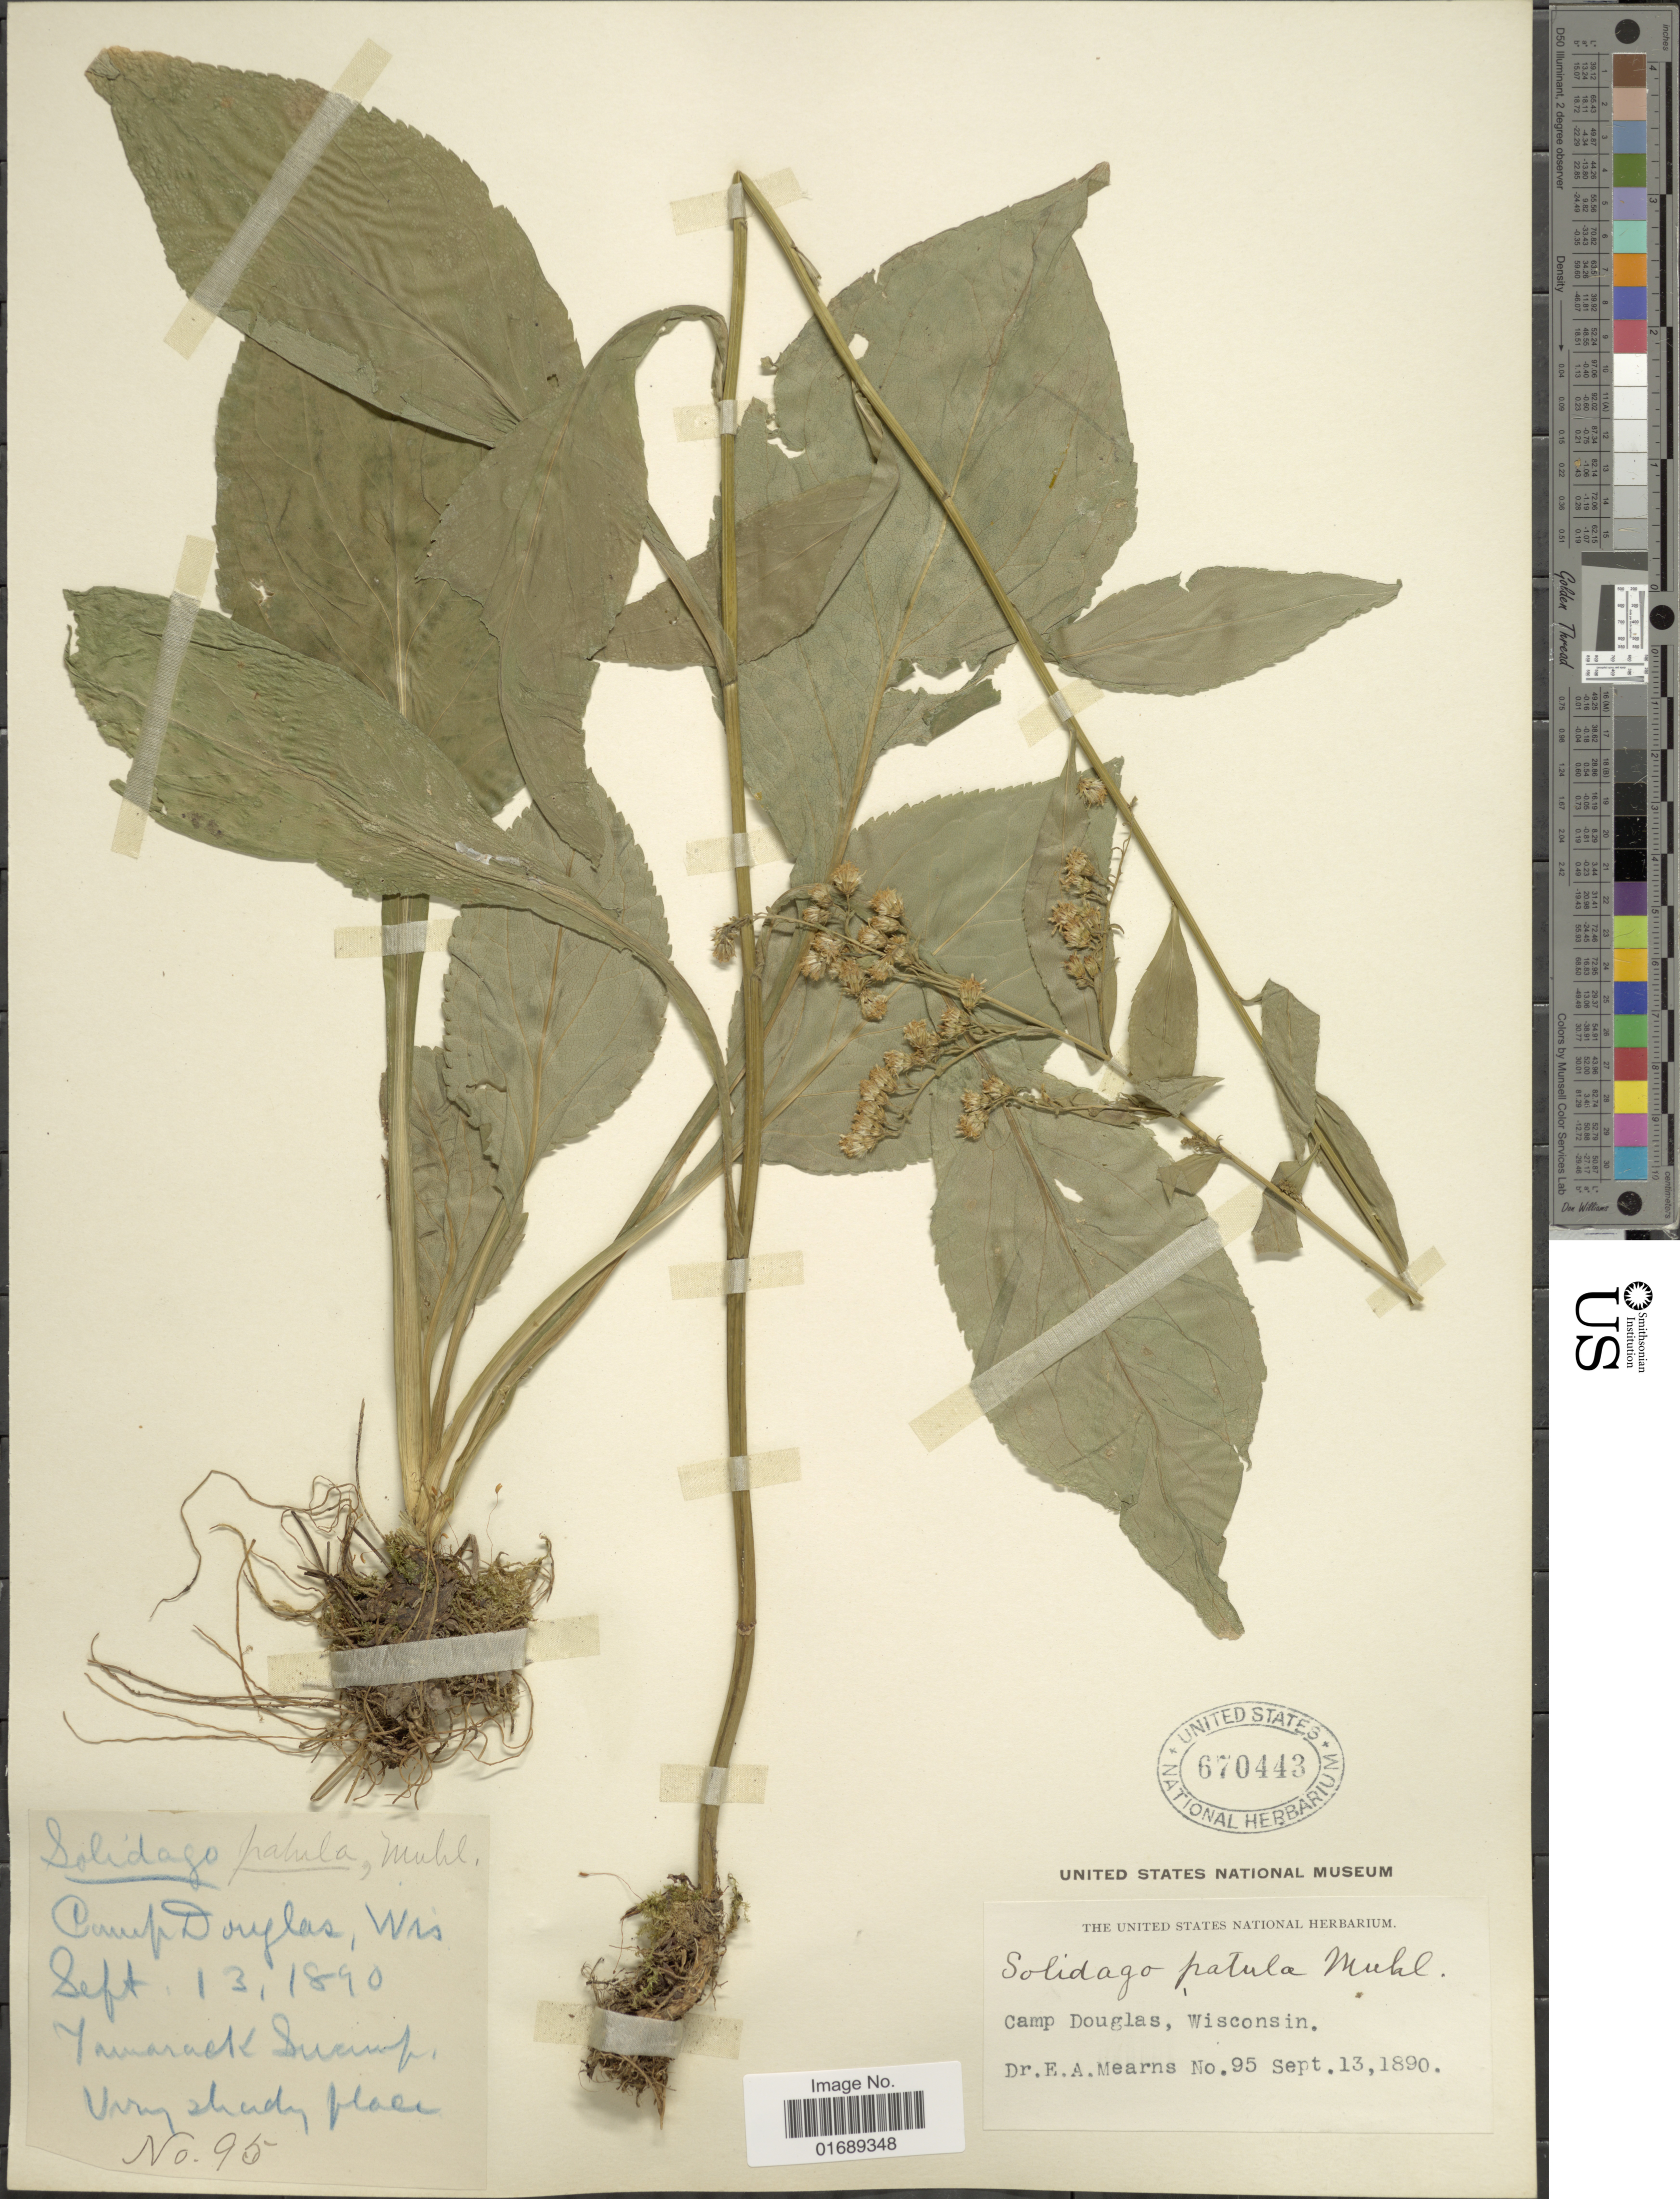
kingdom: Plantae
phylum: Tracheophyta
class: Magnoliopsida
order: Asterales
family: Asteraceae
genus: Solidago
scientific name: Solidago patula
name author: Muhl. ex Willd.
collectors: E. A. Mearns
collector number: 95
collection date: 1890-09-13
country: United States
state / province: Wisconsin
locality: Camp Douglas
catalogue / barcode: US 670443